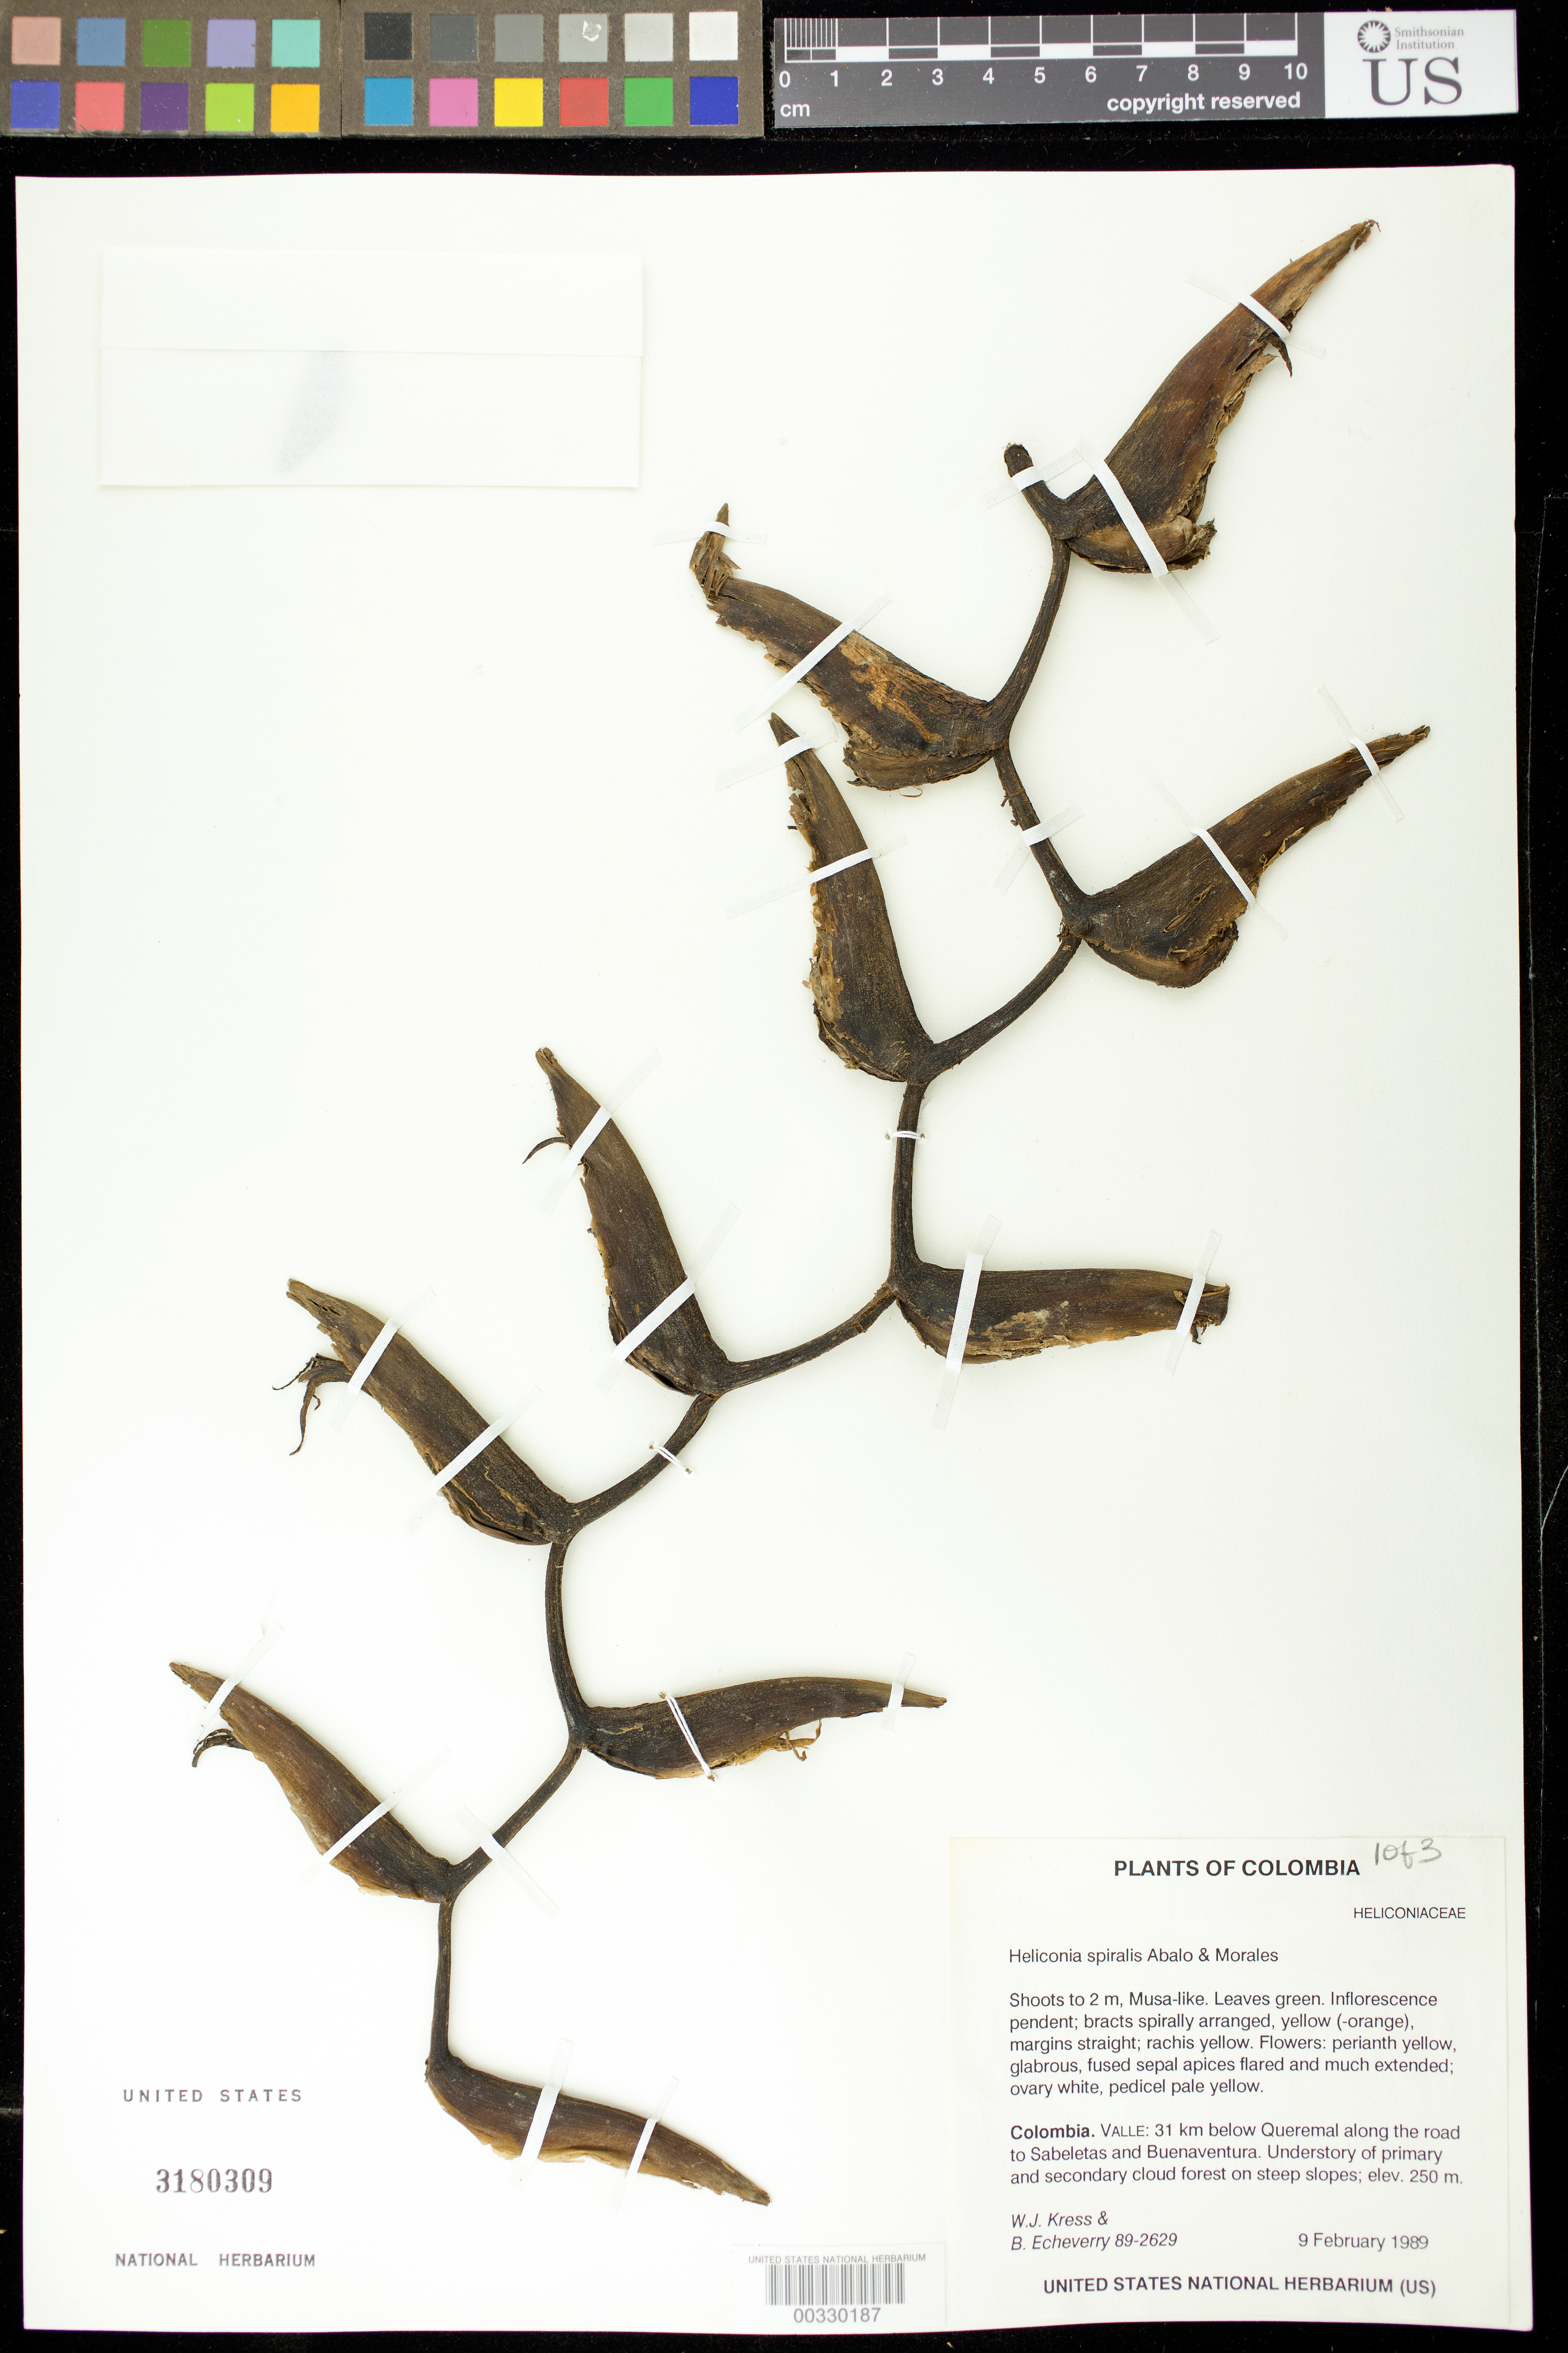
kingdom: Plantae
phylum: Tracheophyta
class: Liliopsida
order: Zingiberales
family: Heliconiaceae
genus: Heliconia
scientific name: Heliconia spiralis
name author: Abalo & G. Morales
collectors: W. J. Kress & B. Echeverry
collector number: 89-2629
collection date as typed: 09 Feb 1989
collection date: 1989-02-09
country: Colombia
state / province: Valle del Cauca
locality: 31 km below Queremal along road to Sabeletas and Buena Ventura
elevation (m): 250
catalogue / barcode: US 3180309